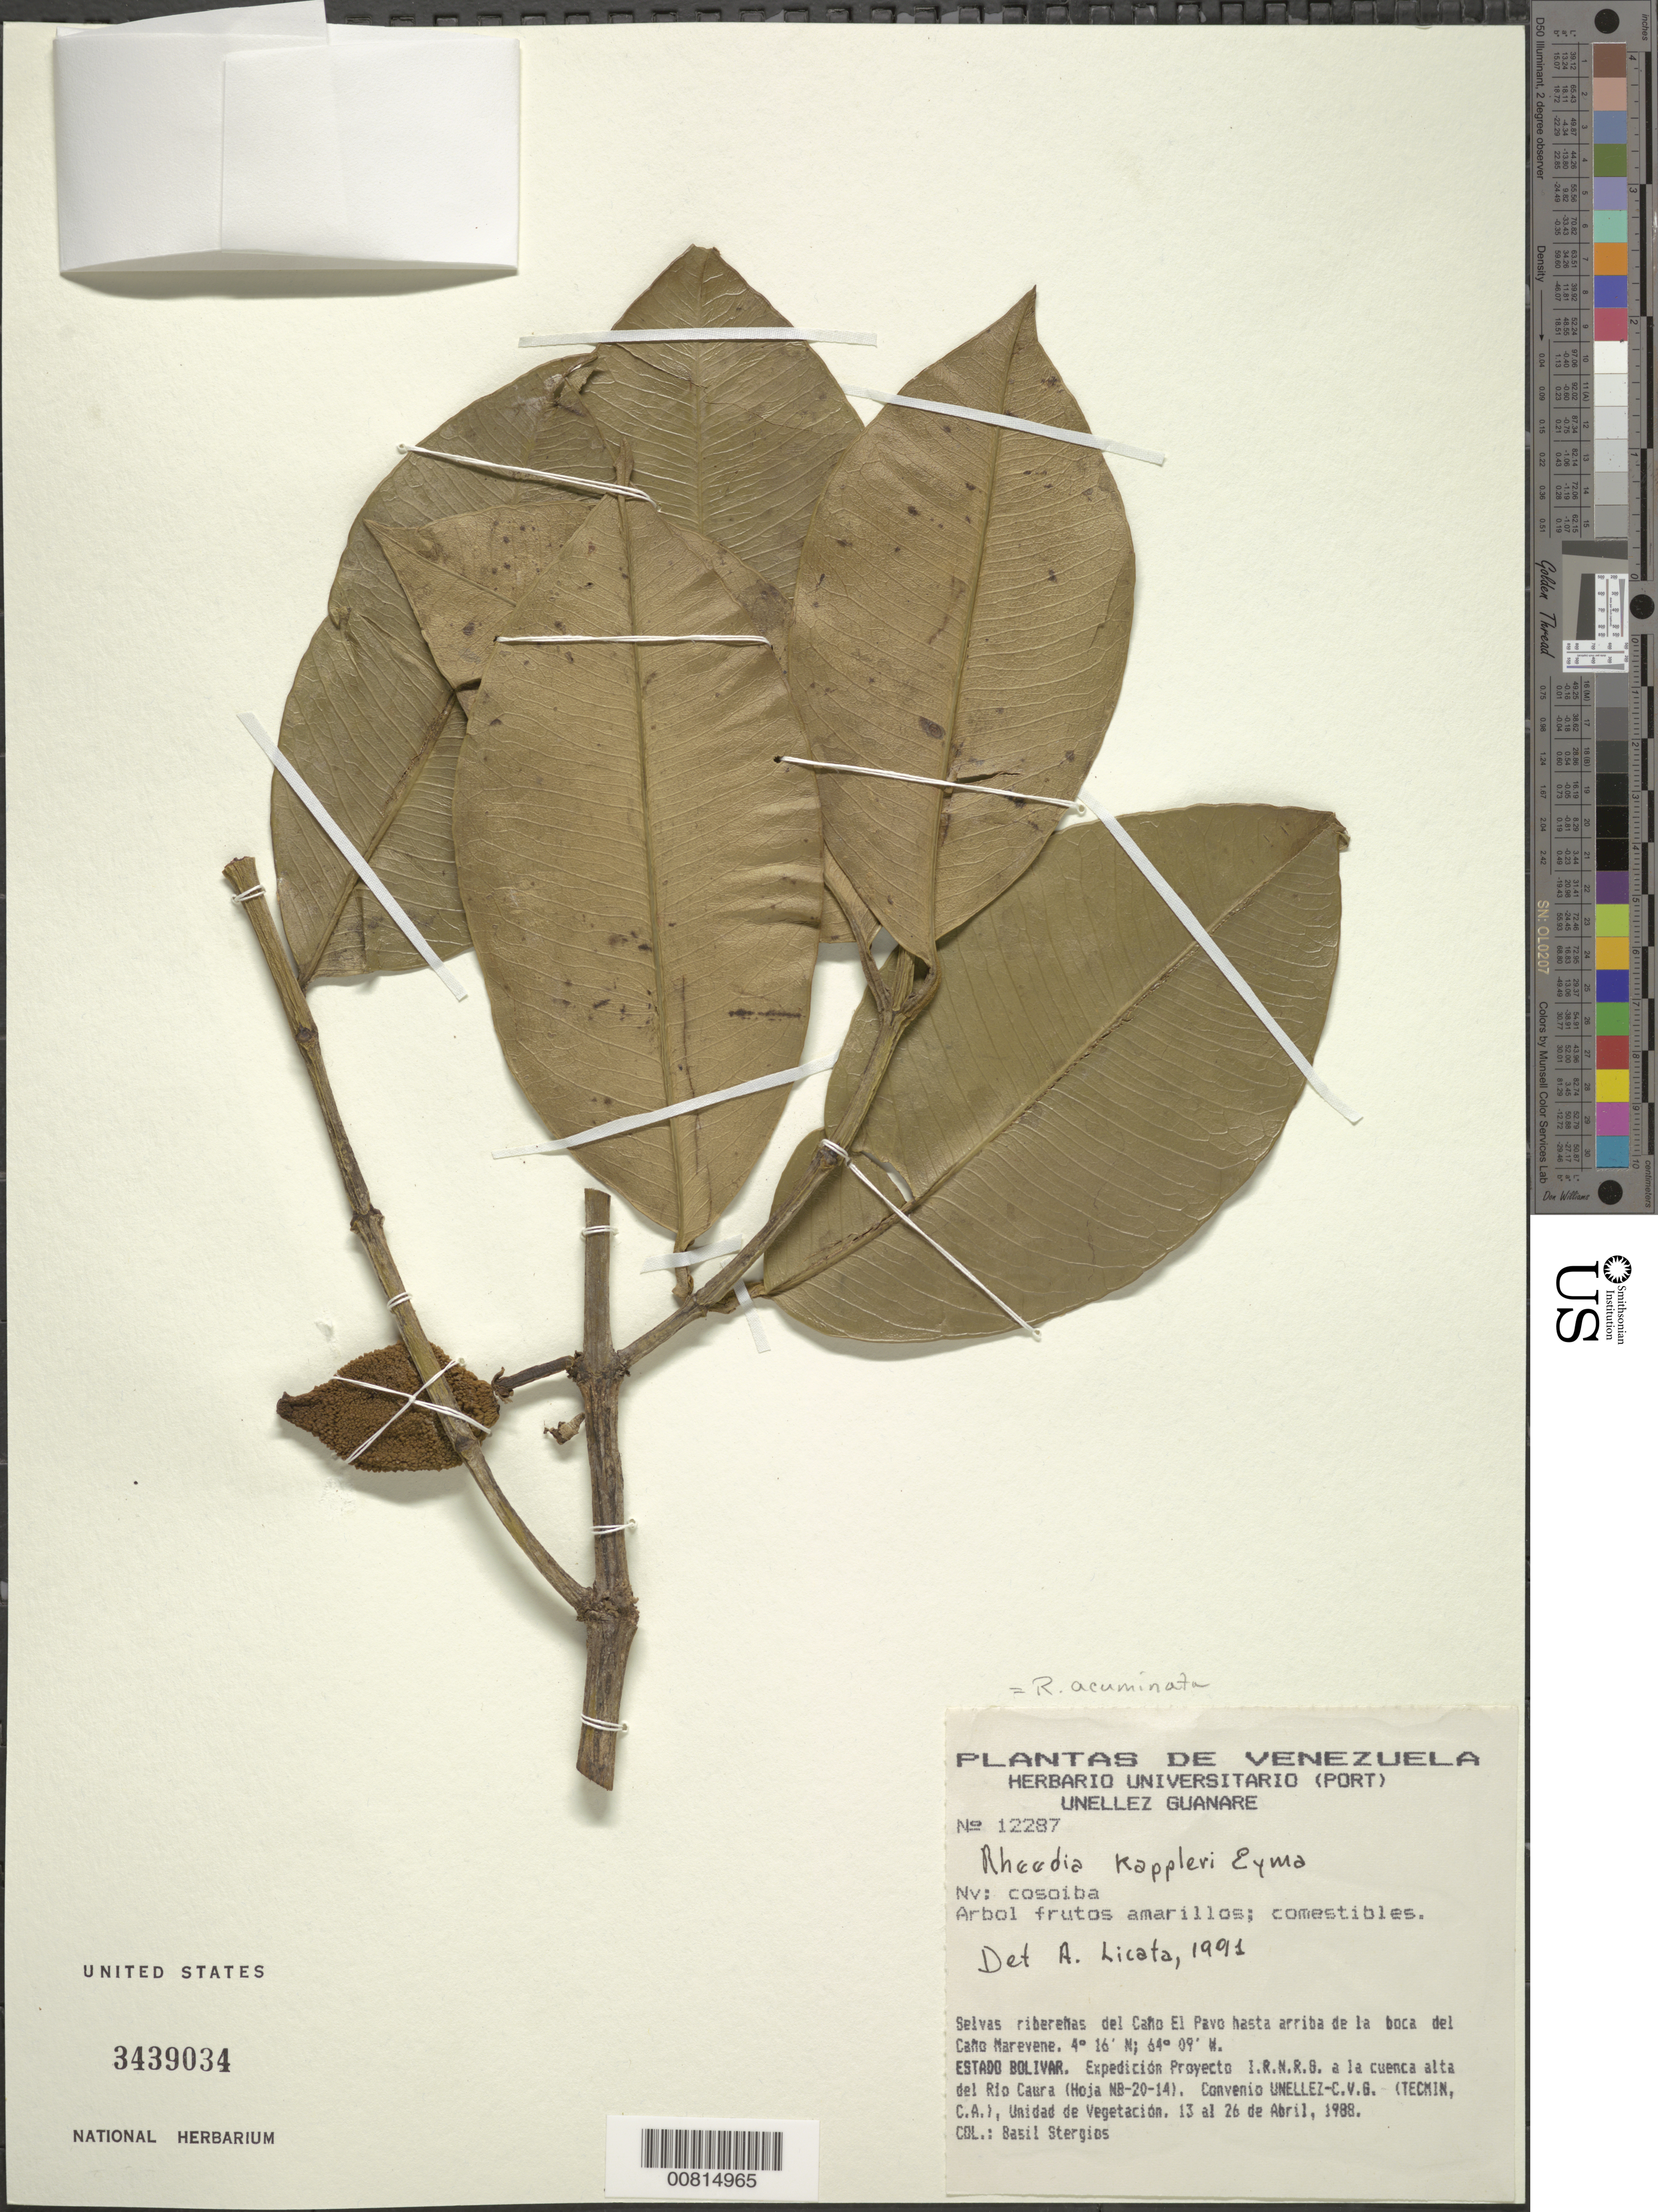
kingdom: Plantae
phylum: Tracheophyta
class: Magnoliopsida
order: Malpighiales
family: Clusiaceae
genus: Garcinia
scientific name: Garcinia madruno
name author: (Kunth) Hammel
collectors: B. G. Stergios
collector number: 12287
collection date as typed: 13-Apr-88 to 26-Apr-88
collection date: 1988-04-13/1988-04-26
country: Venezuela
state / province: Bolívar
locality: Río Caura, Caño El Pavo, boca del Caño Marevene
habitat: Selvas riberenas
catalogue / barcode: US 3439034